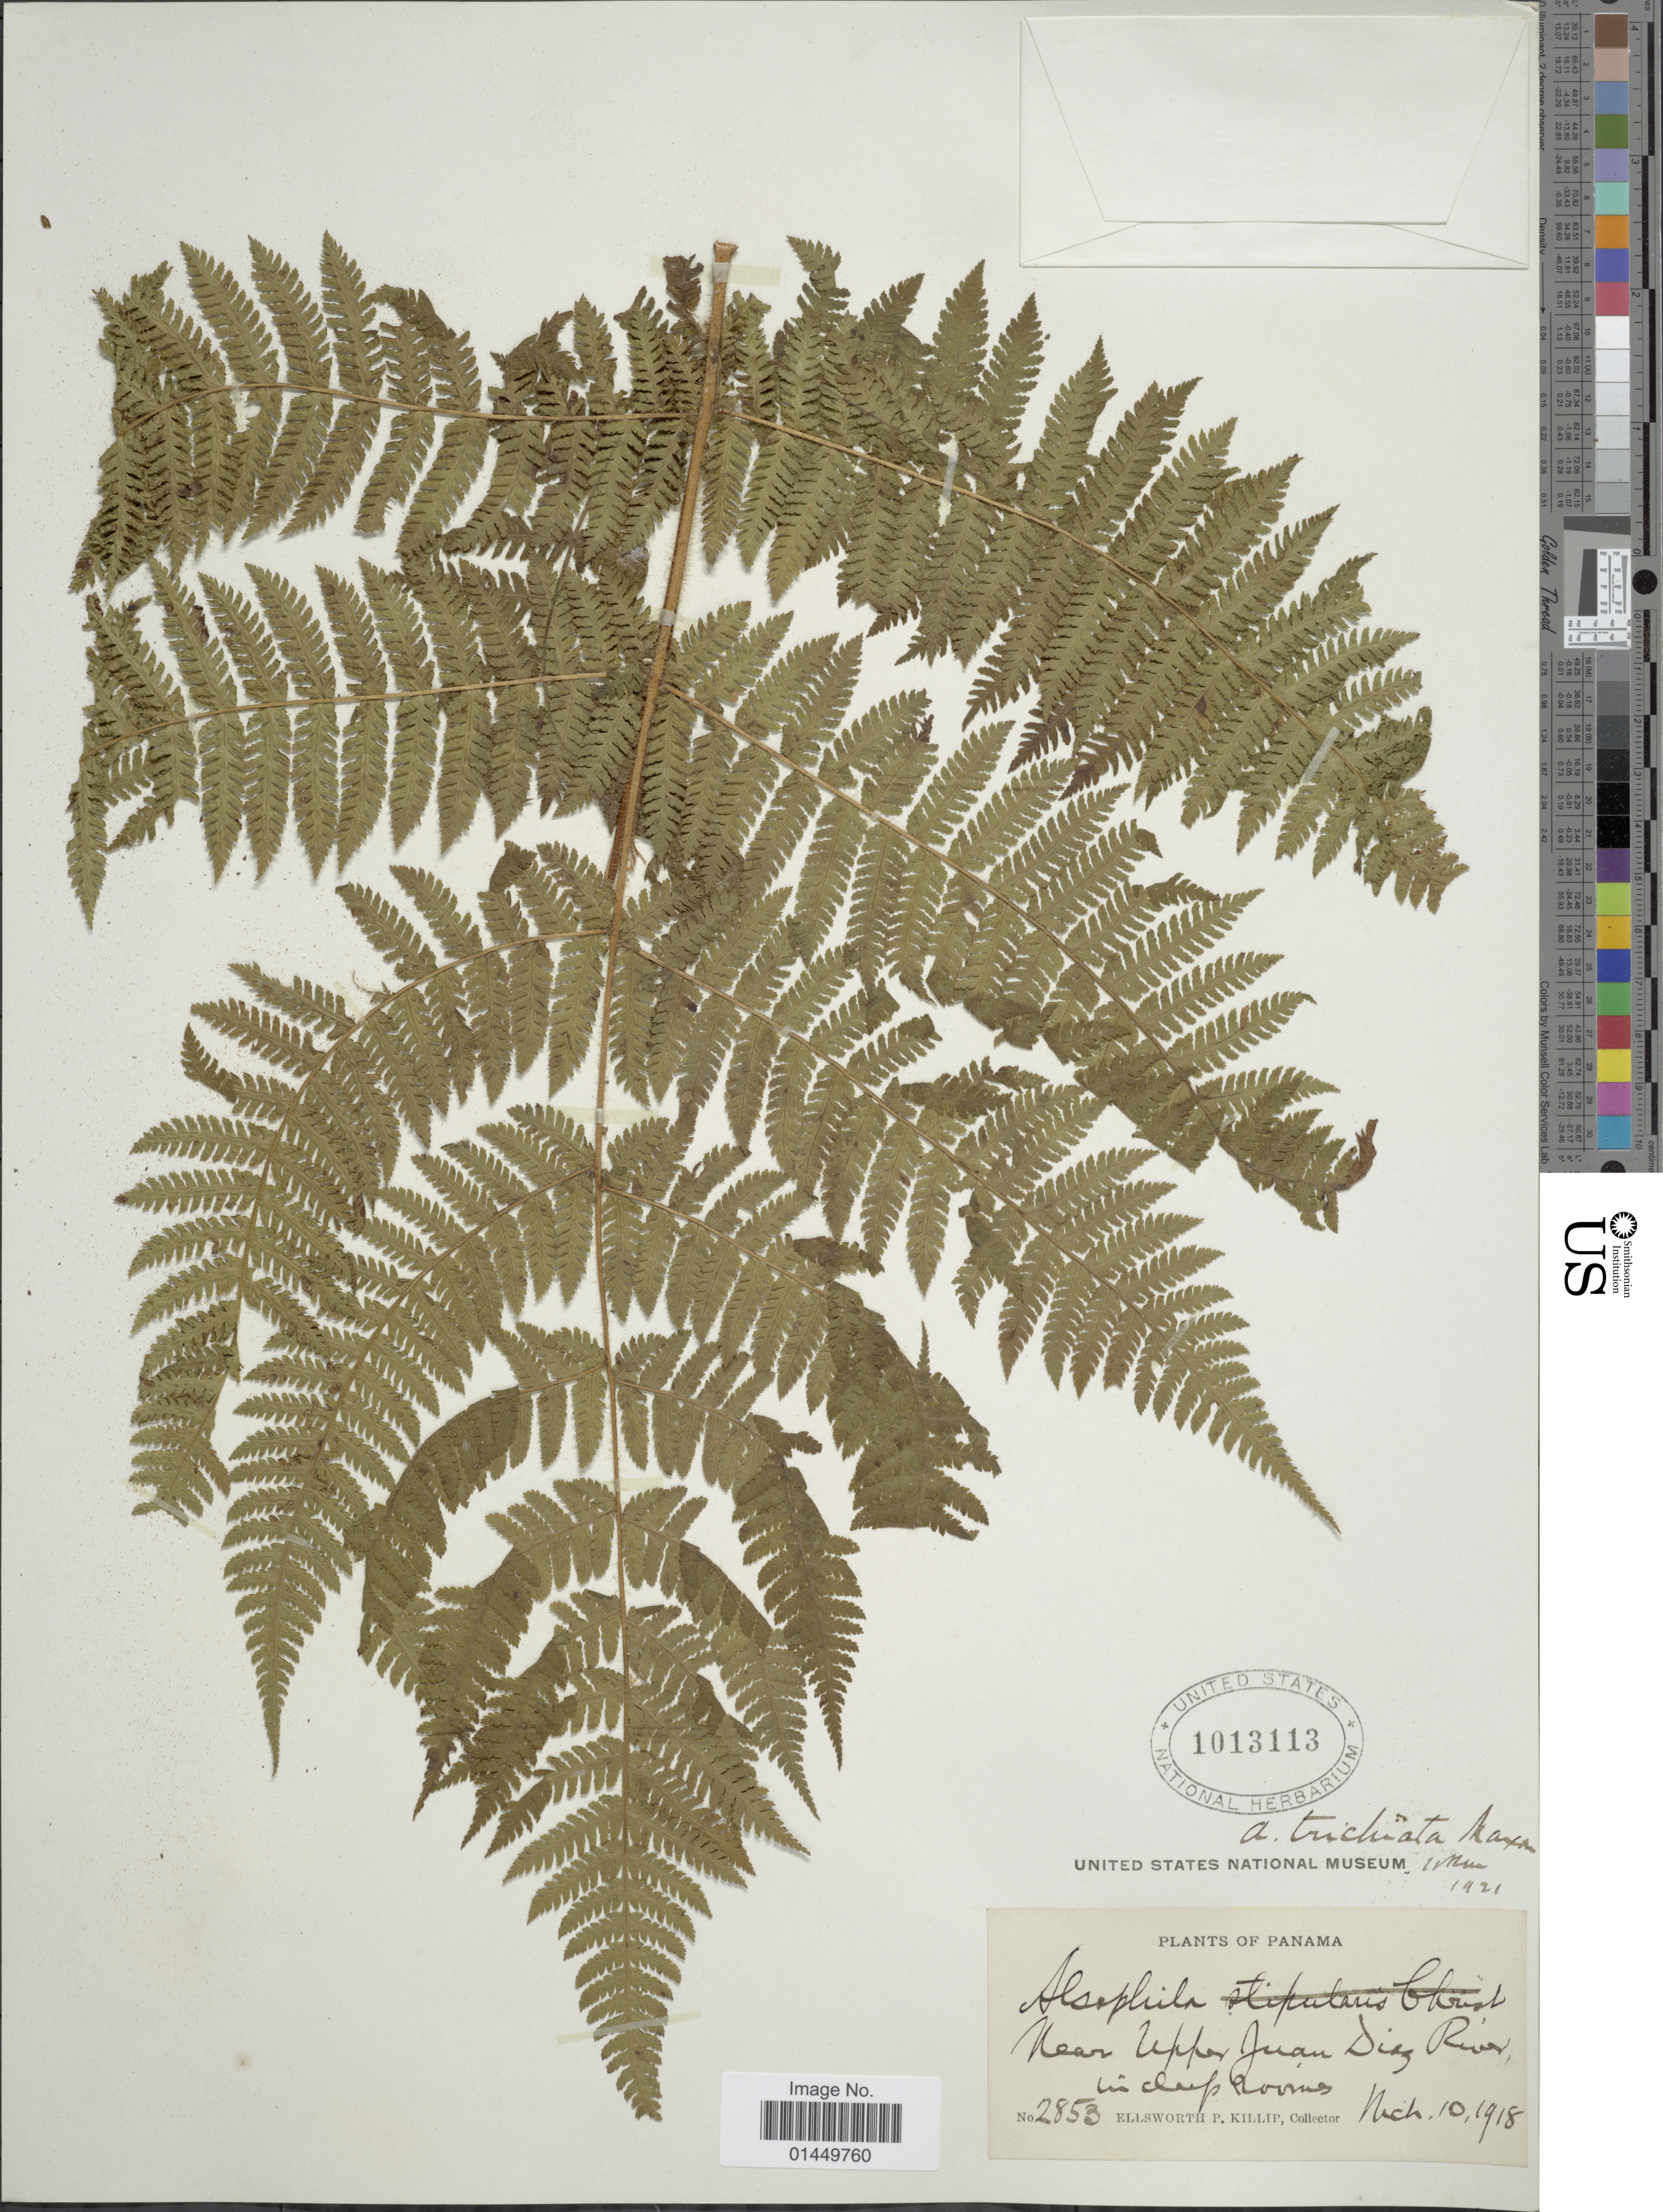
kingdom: Plantae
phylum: Tracheophyta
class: Polypodiopsida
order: Cyatheales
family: Cyatheaceae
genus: Cyathea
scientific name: Cyathea trichiata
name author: (Maxon) Domin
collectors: E. P. Killip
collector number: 2853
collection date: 1918-03-10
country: Panama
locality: Near Upper Juan Diaz River, in deep ravines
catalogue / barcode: US 1013113